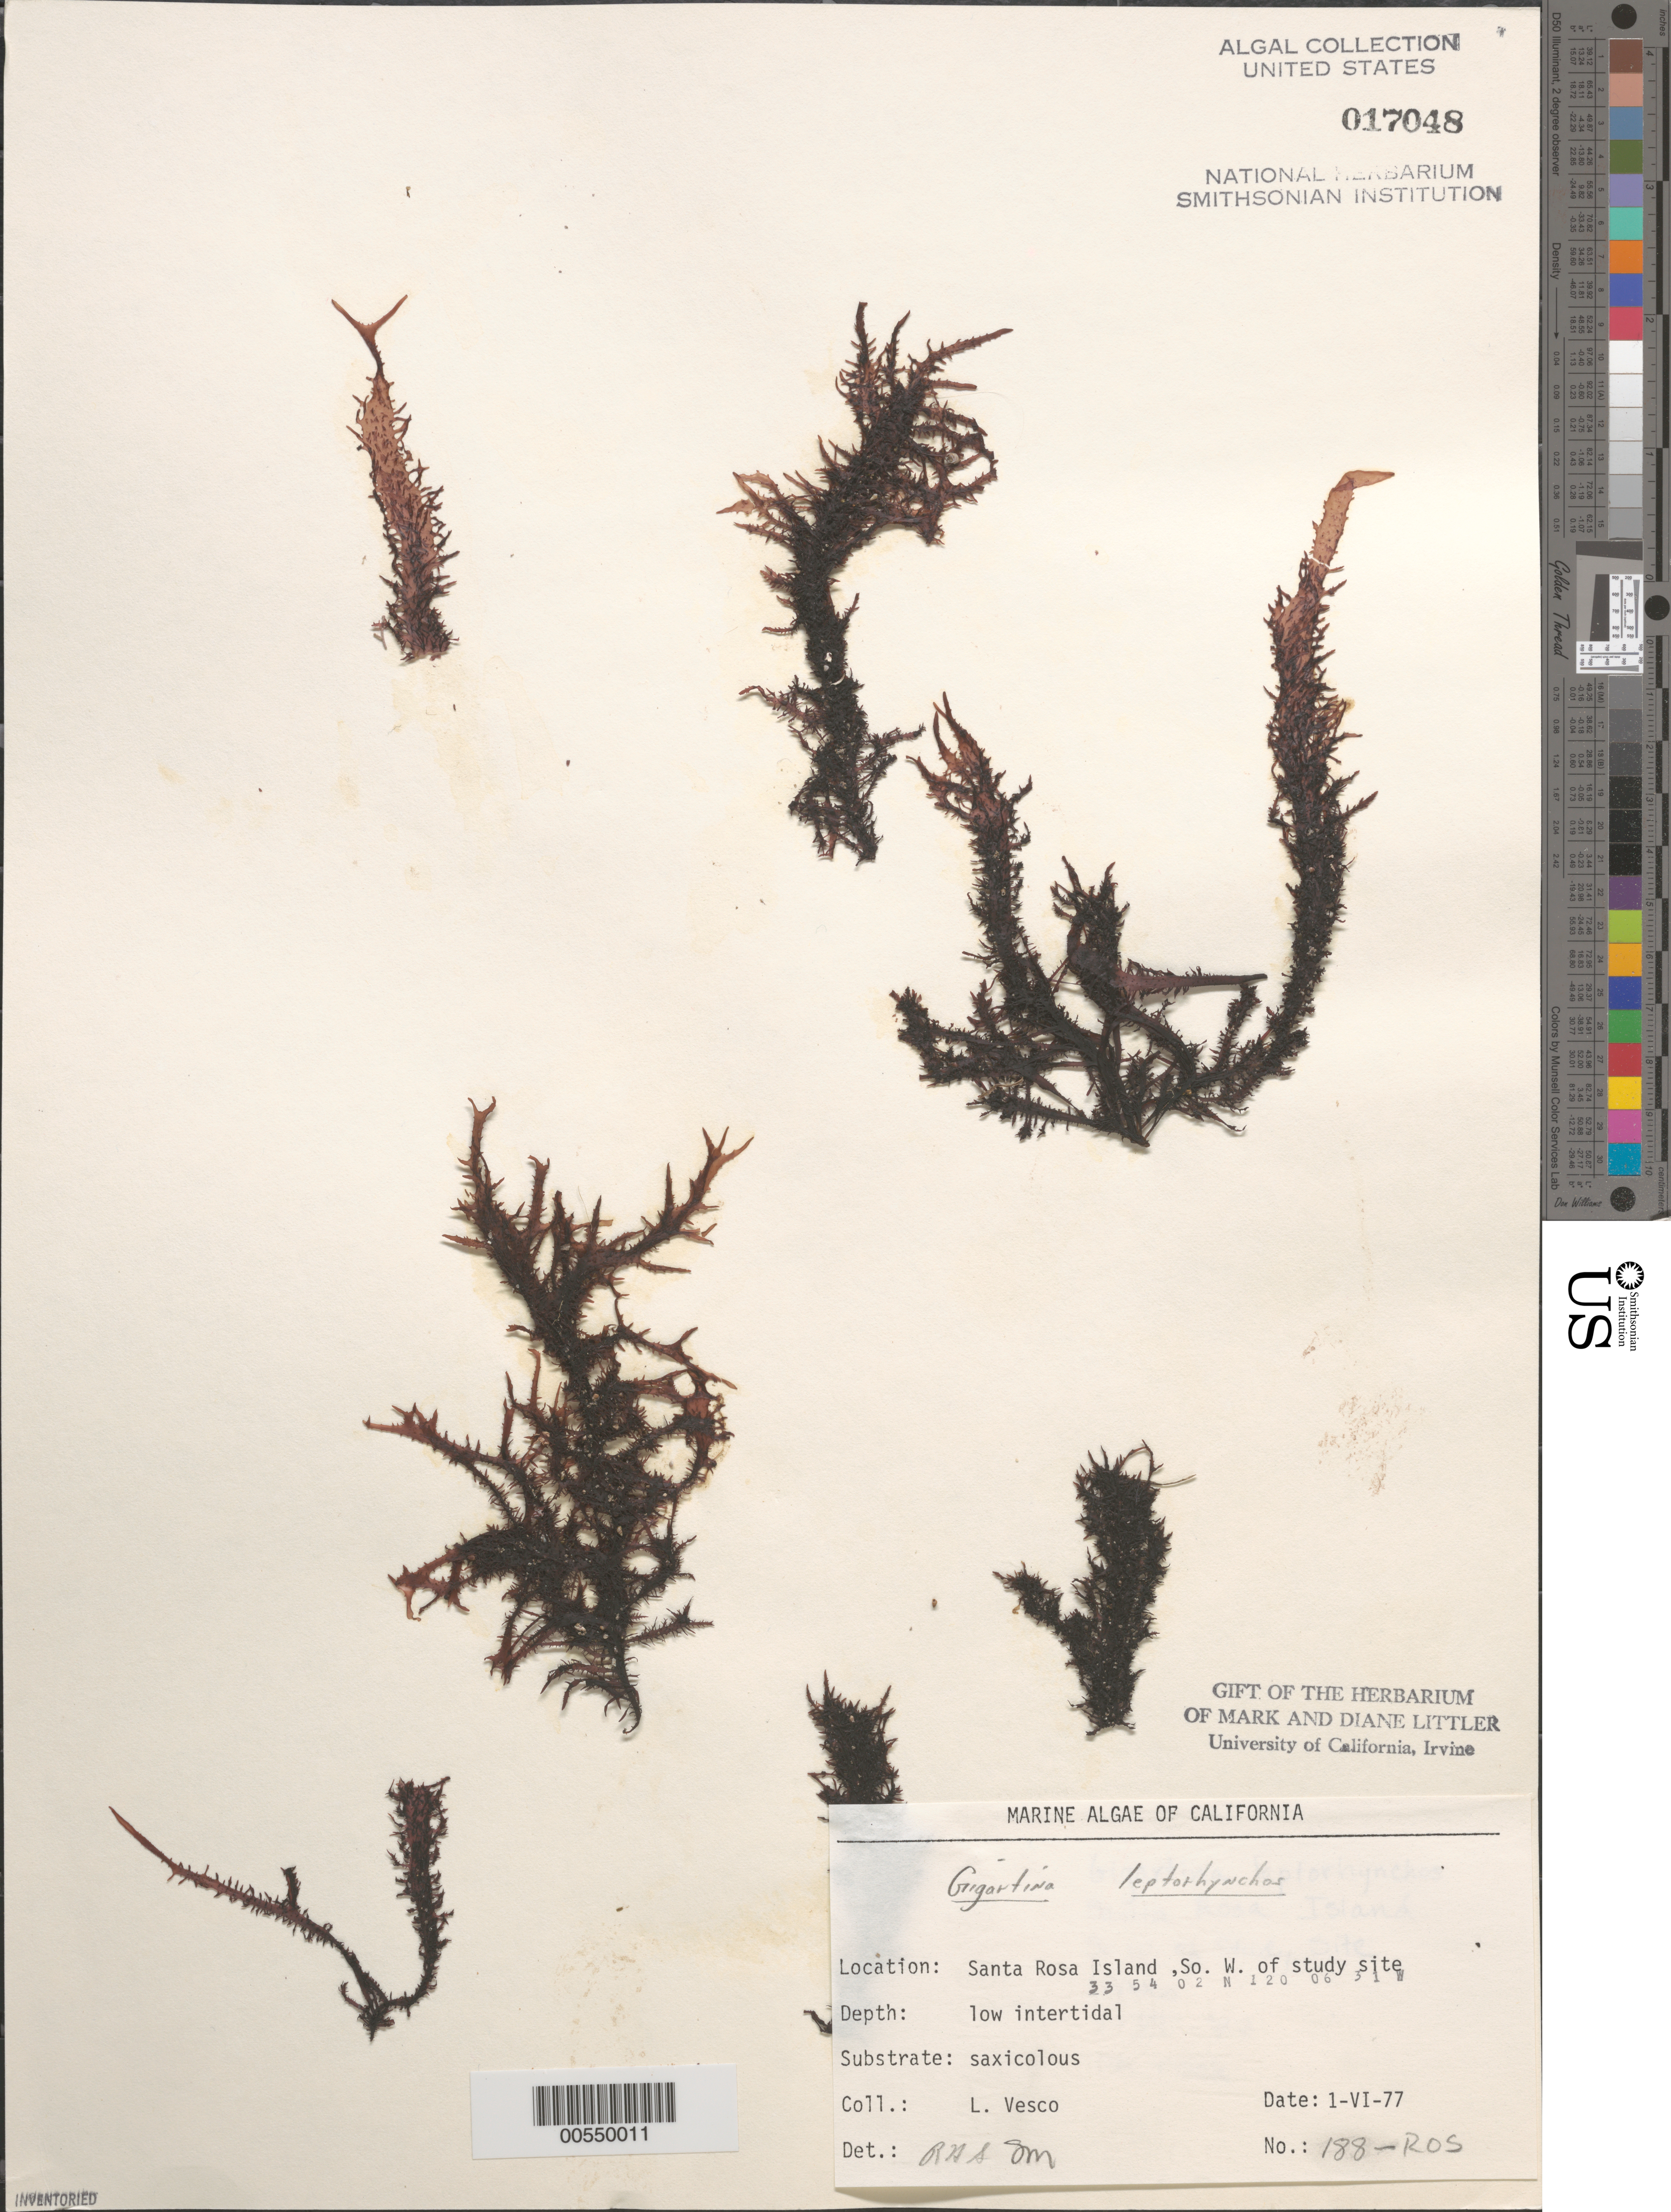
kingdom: Plantae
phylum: Rhodophyta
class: Florideophyceae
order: Gigartinales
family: Gigartinaceae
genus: Mazzaella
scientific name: Mazzaella leptorhynchos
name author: (J. Agardh) Leister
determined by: Algae name updating Project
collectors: L. Vesco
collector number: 188-ROS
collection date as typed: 01 Jun 1977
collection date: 1977-06-01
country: United States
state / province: California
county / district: Santa Barbara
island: Santa Rosa Island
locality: Johnson's Lee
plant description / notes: BLM-SOCALBIGHT Rocky Intertidal Survey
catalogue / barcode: US 17048